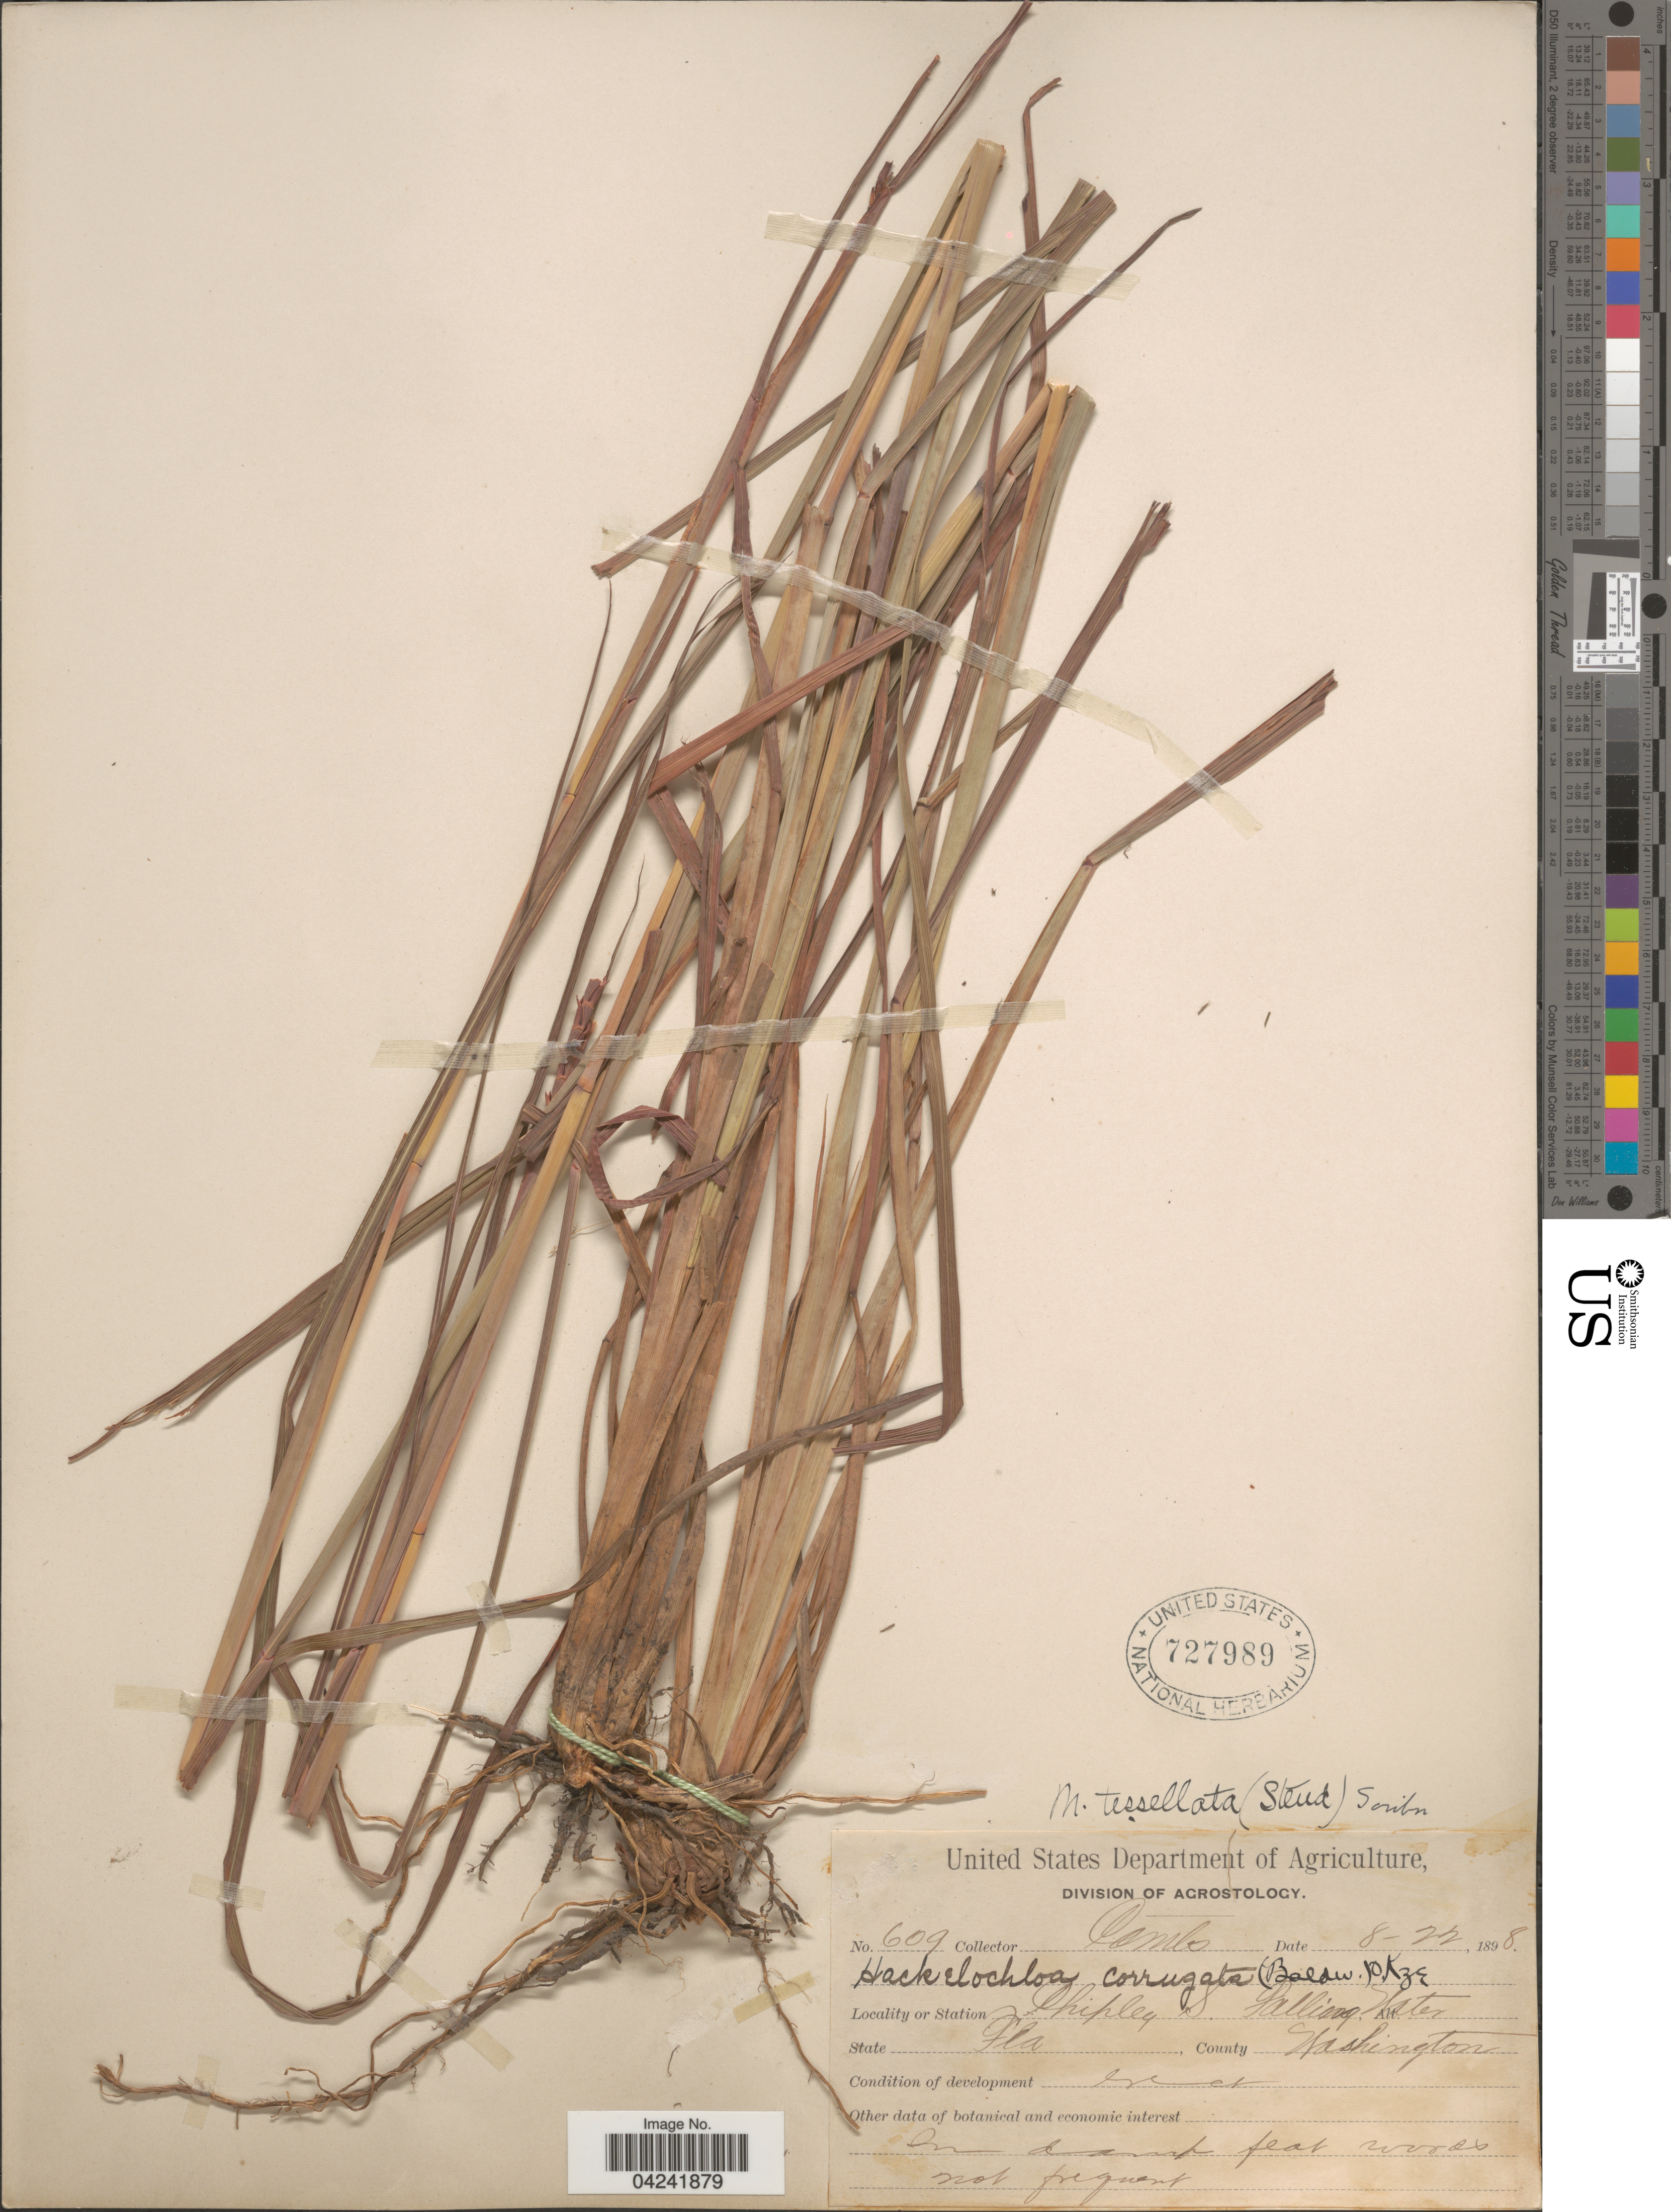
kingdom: Plantae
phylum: Tracheophyta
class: Liliopsida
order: Poales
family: Poaceae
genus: Mnesithea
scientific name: Mnesithea tessellata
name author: (Steud.) de Koning & Sosef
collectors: -. Combs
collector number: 609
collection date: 1898-08-22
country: United States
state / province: Florida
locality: Chipley. S. Falling Water. County Washington.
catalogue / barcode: US 727989